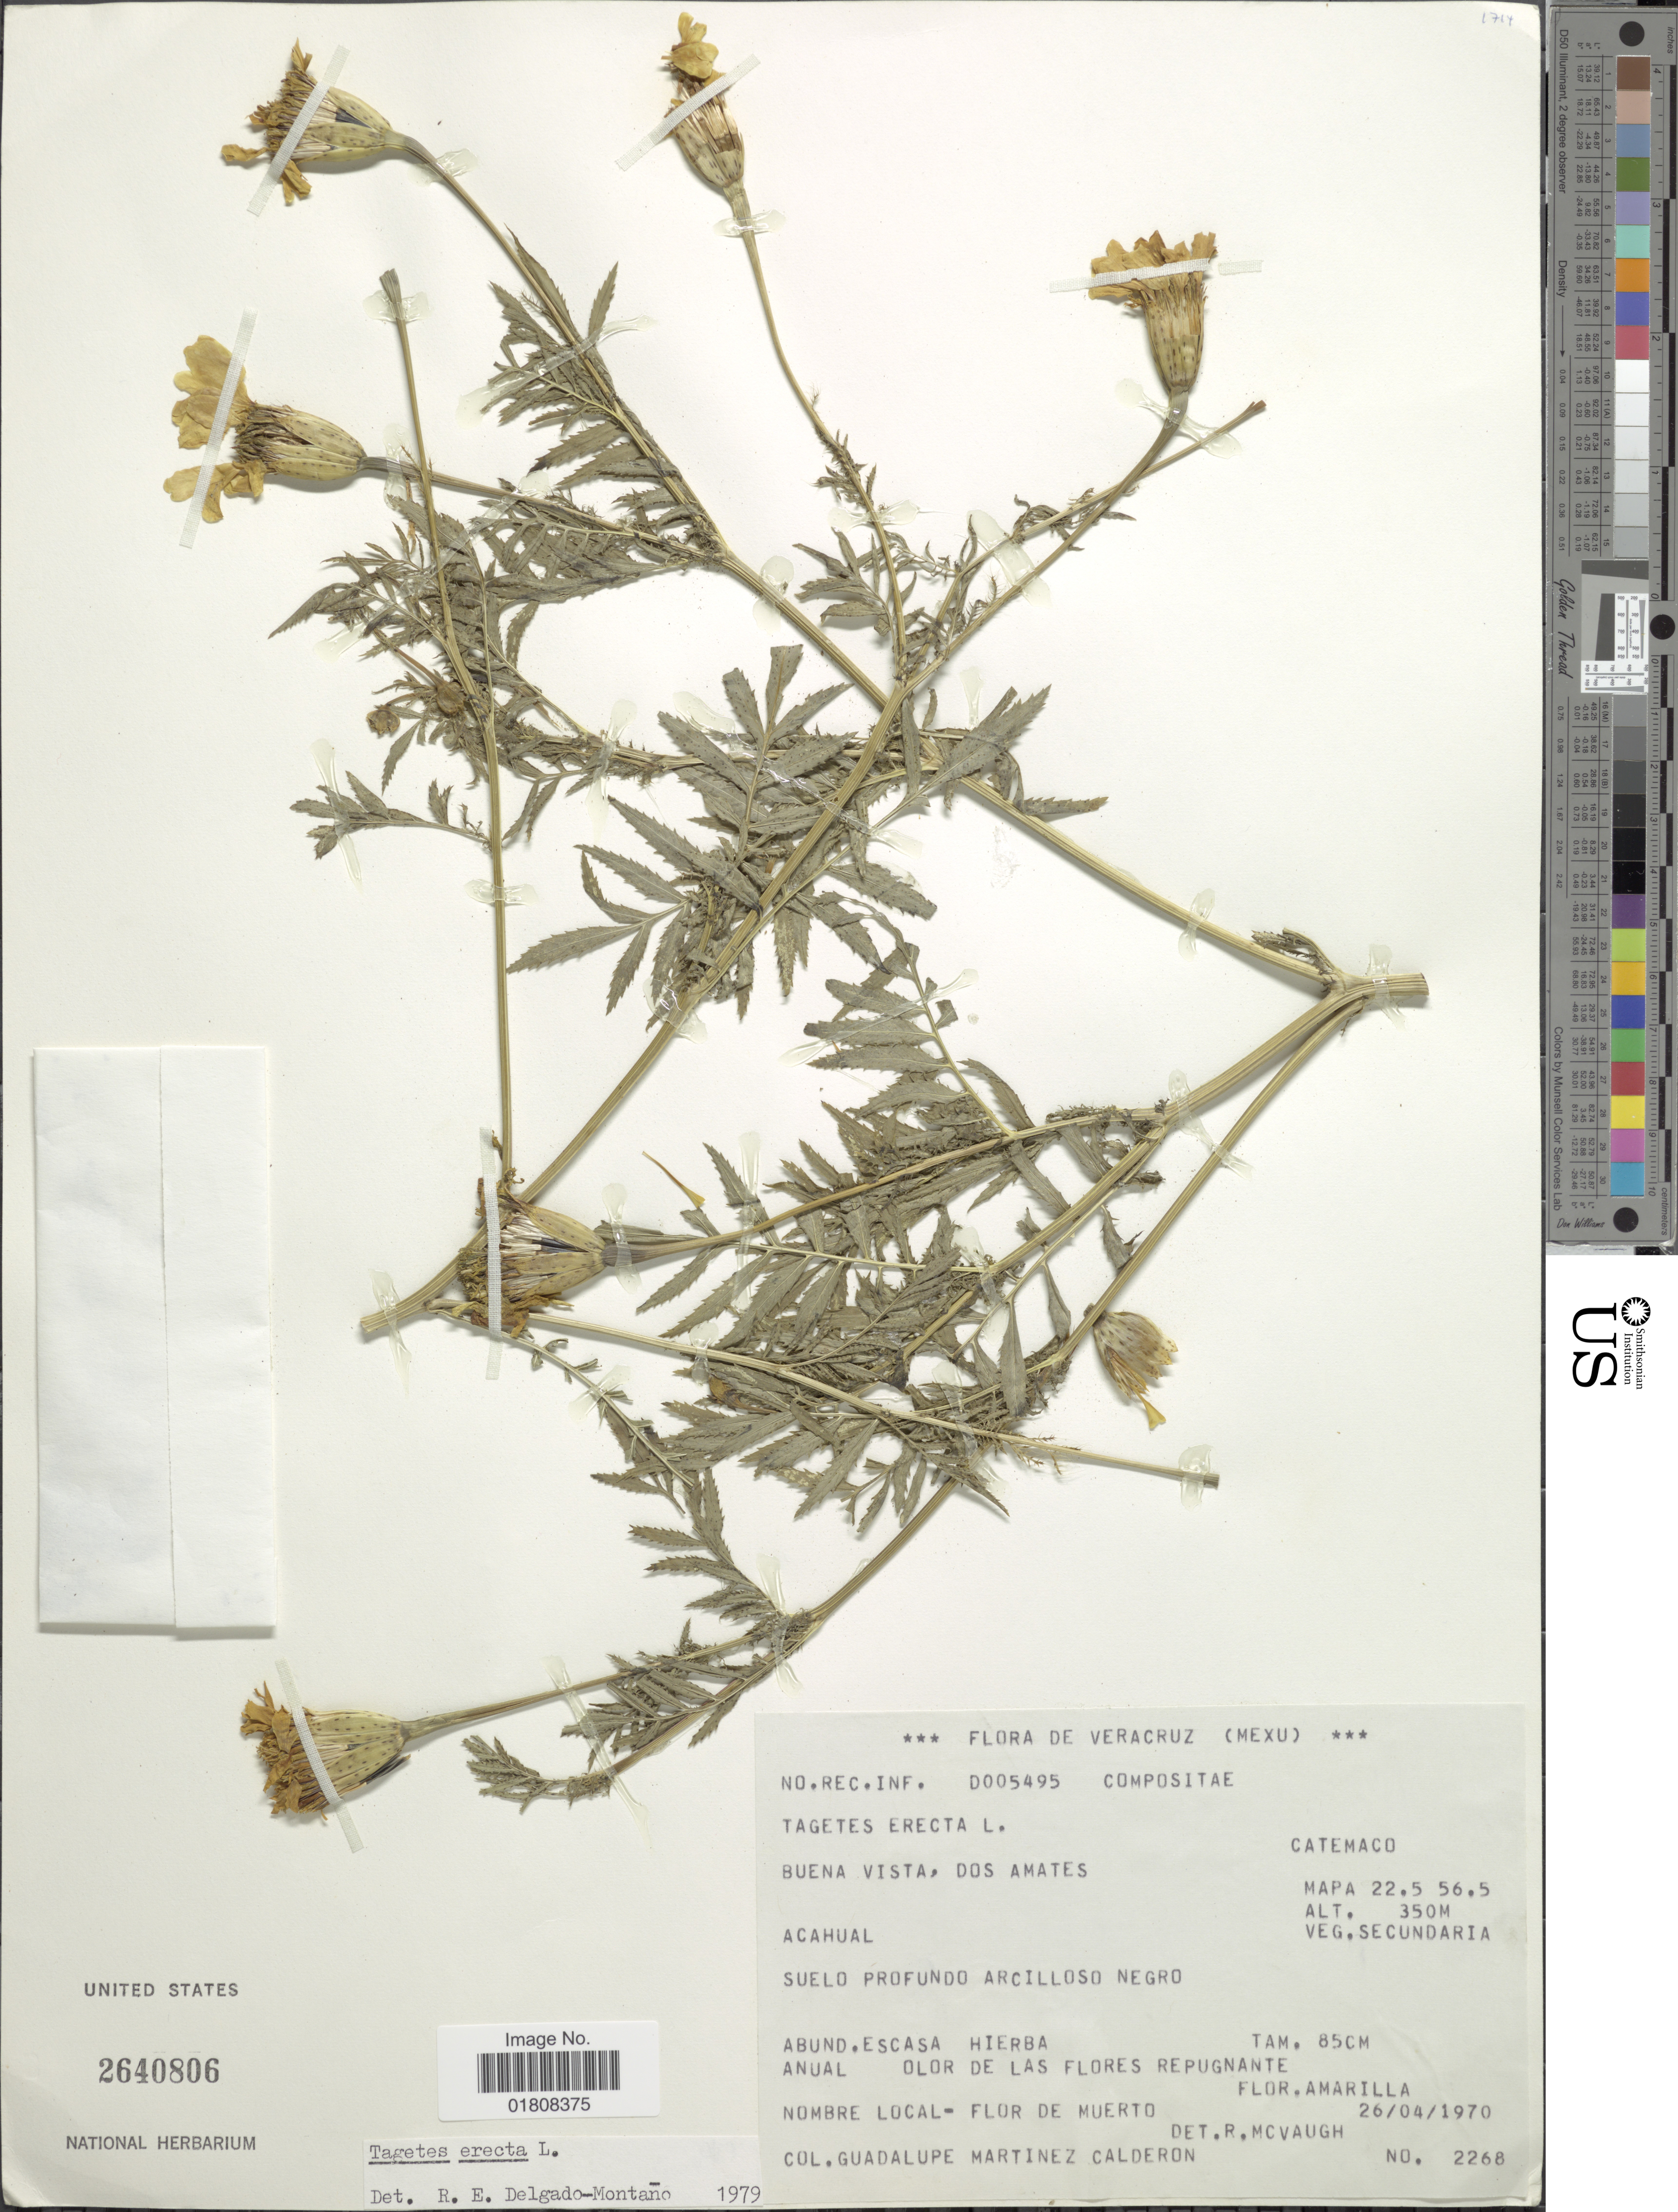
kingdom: Plantae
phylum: Tracheophyta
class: Magnoliopsida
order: Asterales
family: Asteraceae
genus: Tagetes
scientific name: Tagetes patula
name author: L.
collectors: G. Martinez-C.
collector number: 2268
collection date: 1970-04-26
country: Mexico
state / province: Veracruz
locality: Veracruz (Mexu), Buena Vista, Dos Amates, Catemaco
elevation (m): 350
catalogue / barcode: US 2640806